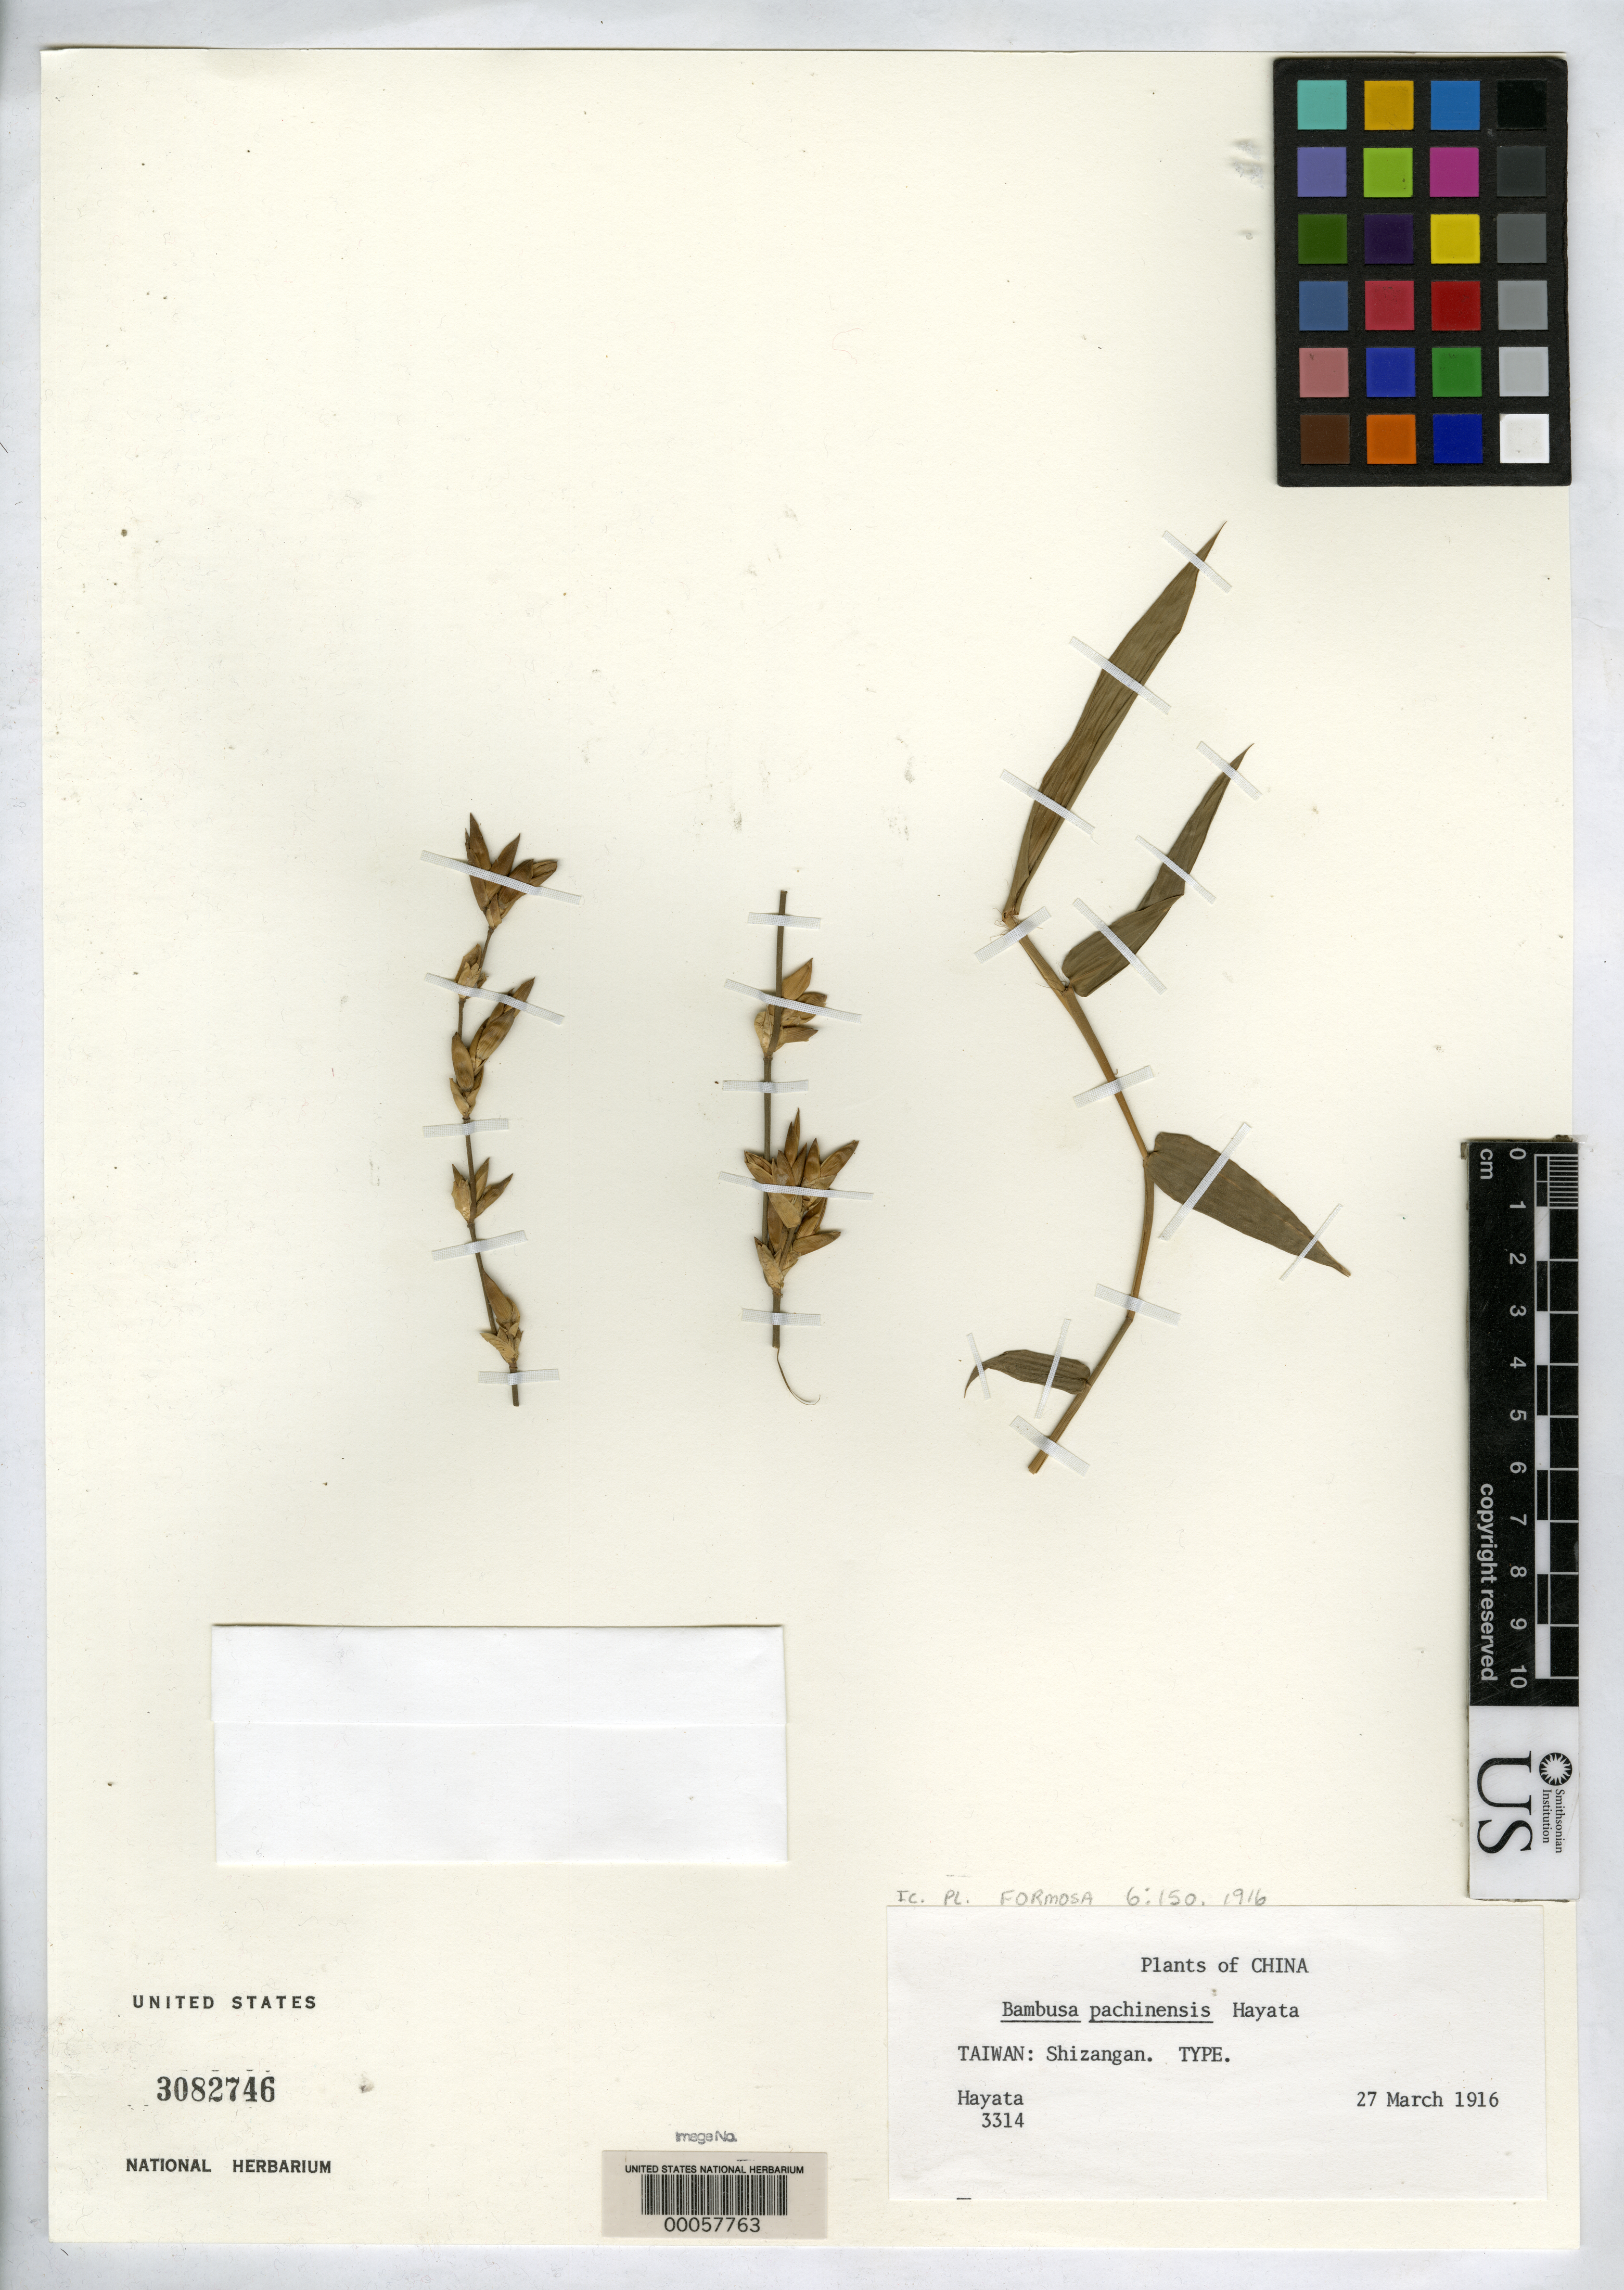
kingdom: Plantae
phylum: Tracheophyta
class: Liliopsida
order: Poales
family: Poaceae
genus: Bambusa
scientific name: Bambusa pachinensis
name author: Hayata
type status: Type Collection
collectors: B. Hayata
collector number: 3314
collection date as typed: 27 Mar 1916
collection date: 1916-03-27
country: Taiwan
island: Taiwan [Formosa]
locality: Shizangan.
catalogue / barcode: US 3082746